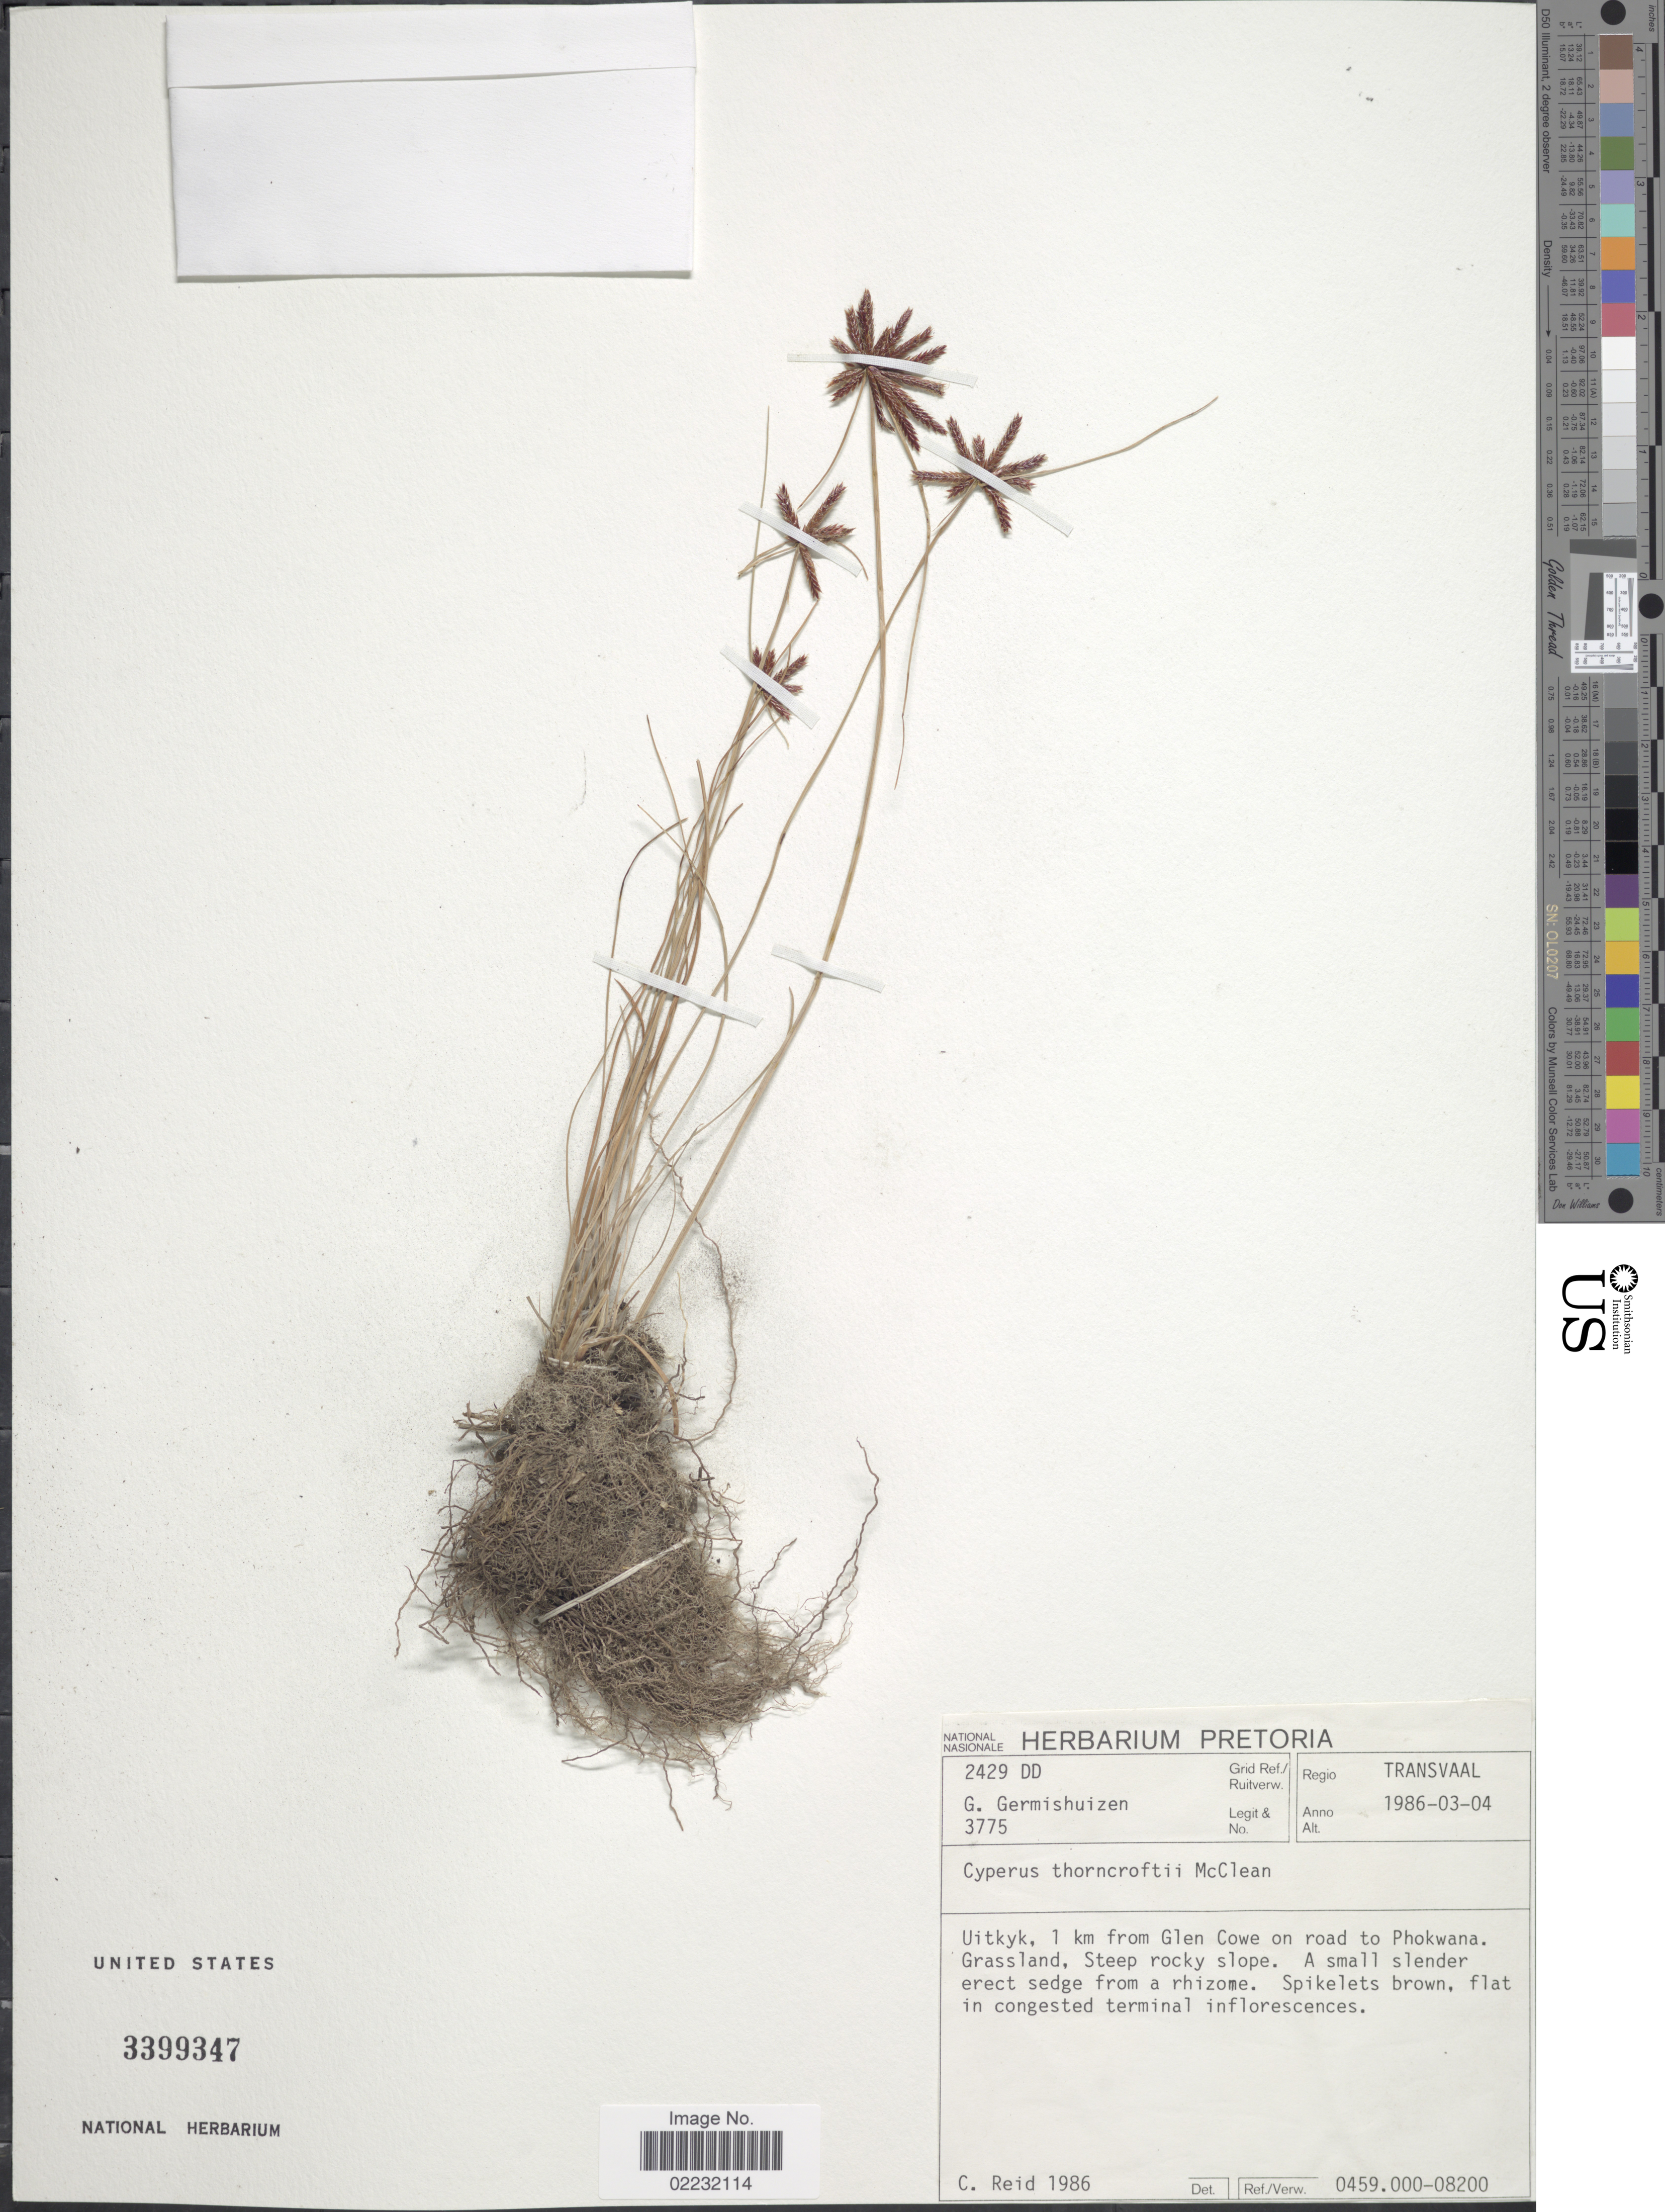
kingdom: Plantae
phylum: Tracheophyta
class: Liliopsida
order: Poales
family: Cyperaceae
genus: Cyperus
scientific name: Cyperus thorncroftii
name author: McClean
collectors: G. Germishuizen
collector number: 3775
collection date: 1986-03-04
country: South Africa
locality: Transvaal, Uitkyk, 1 km from Glen Cowe on road to Phokwana, Grassland, steep rocky slope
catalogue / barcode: US 3399347